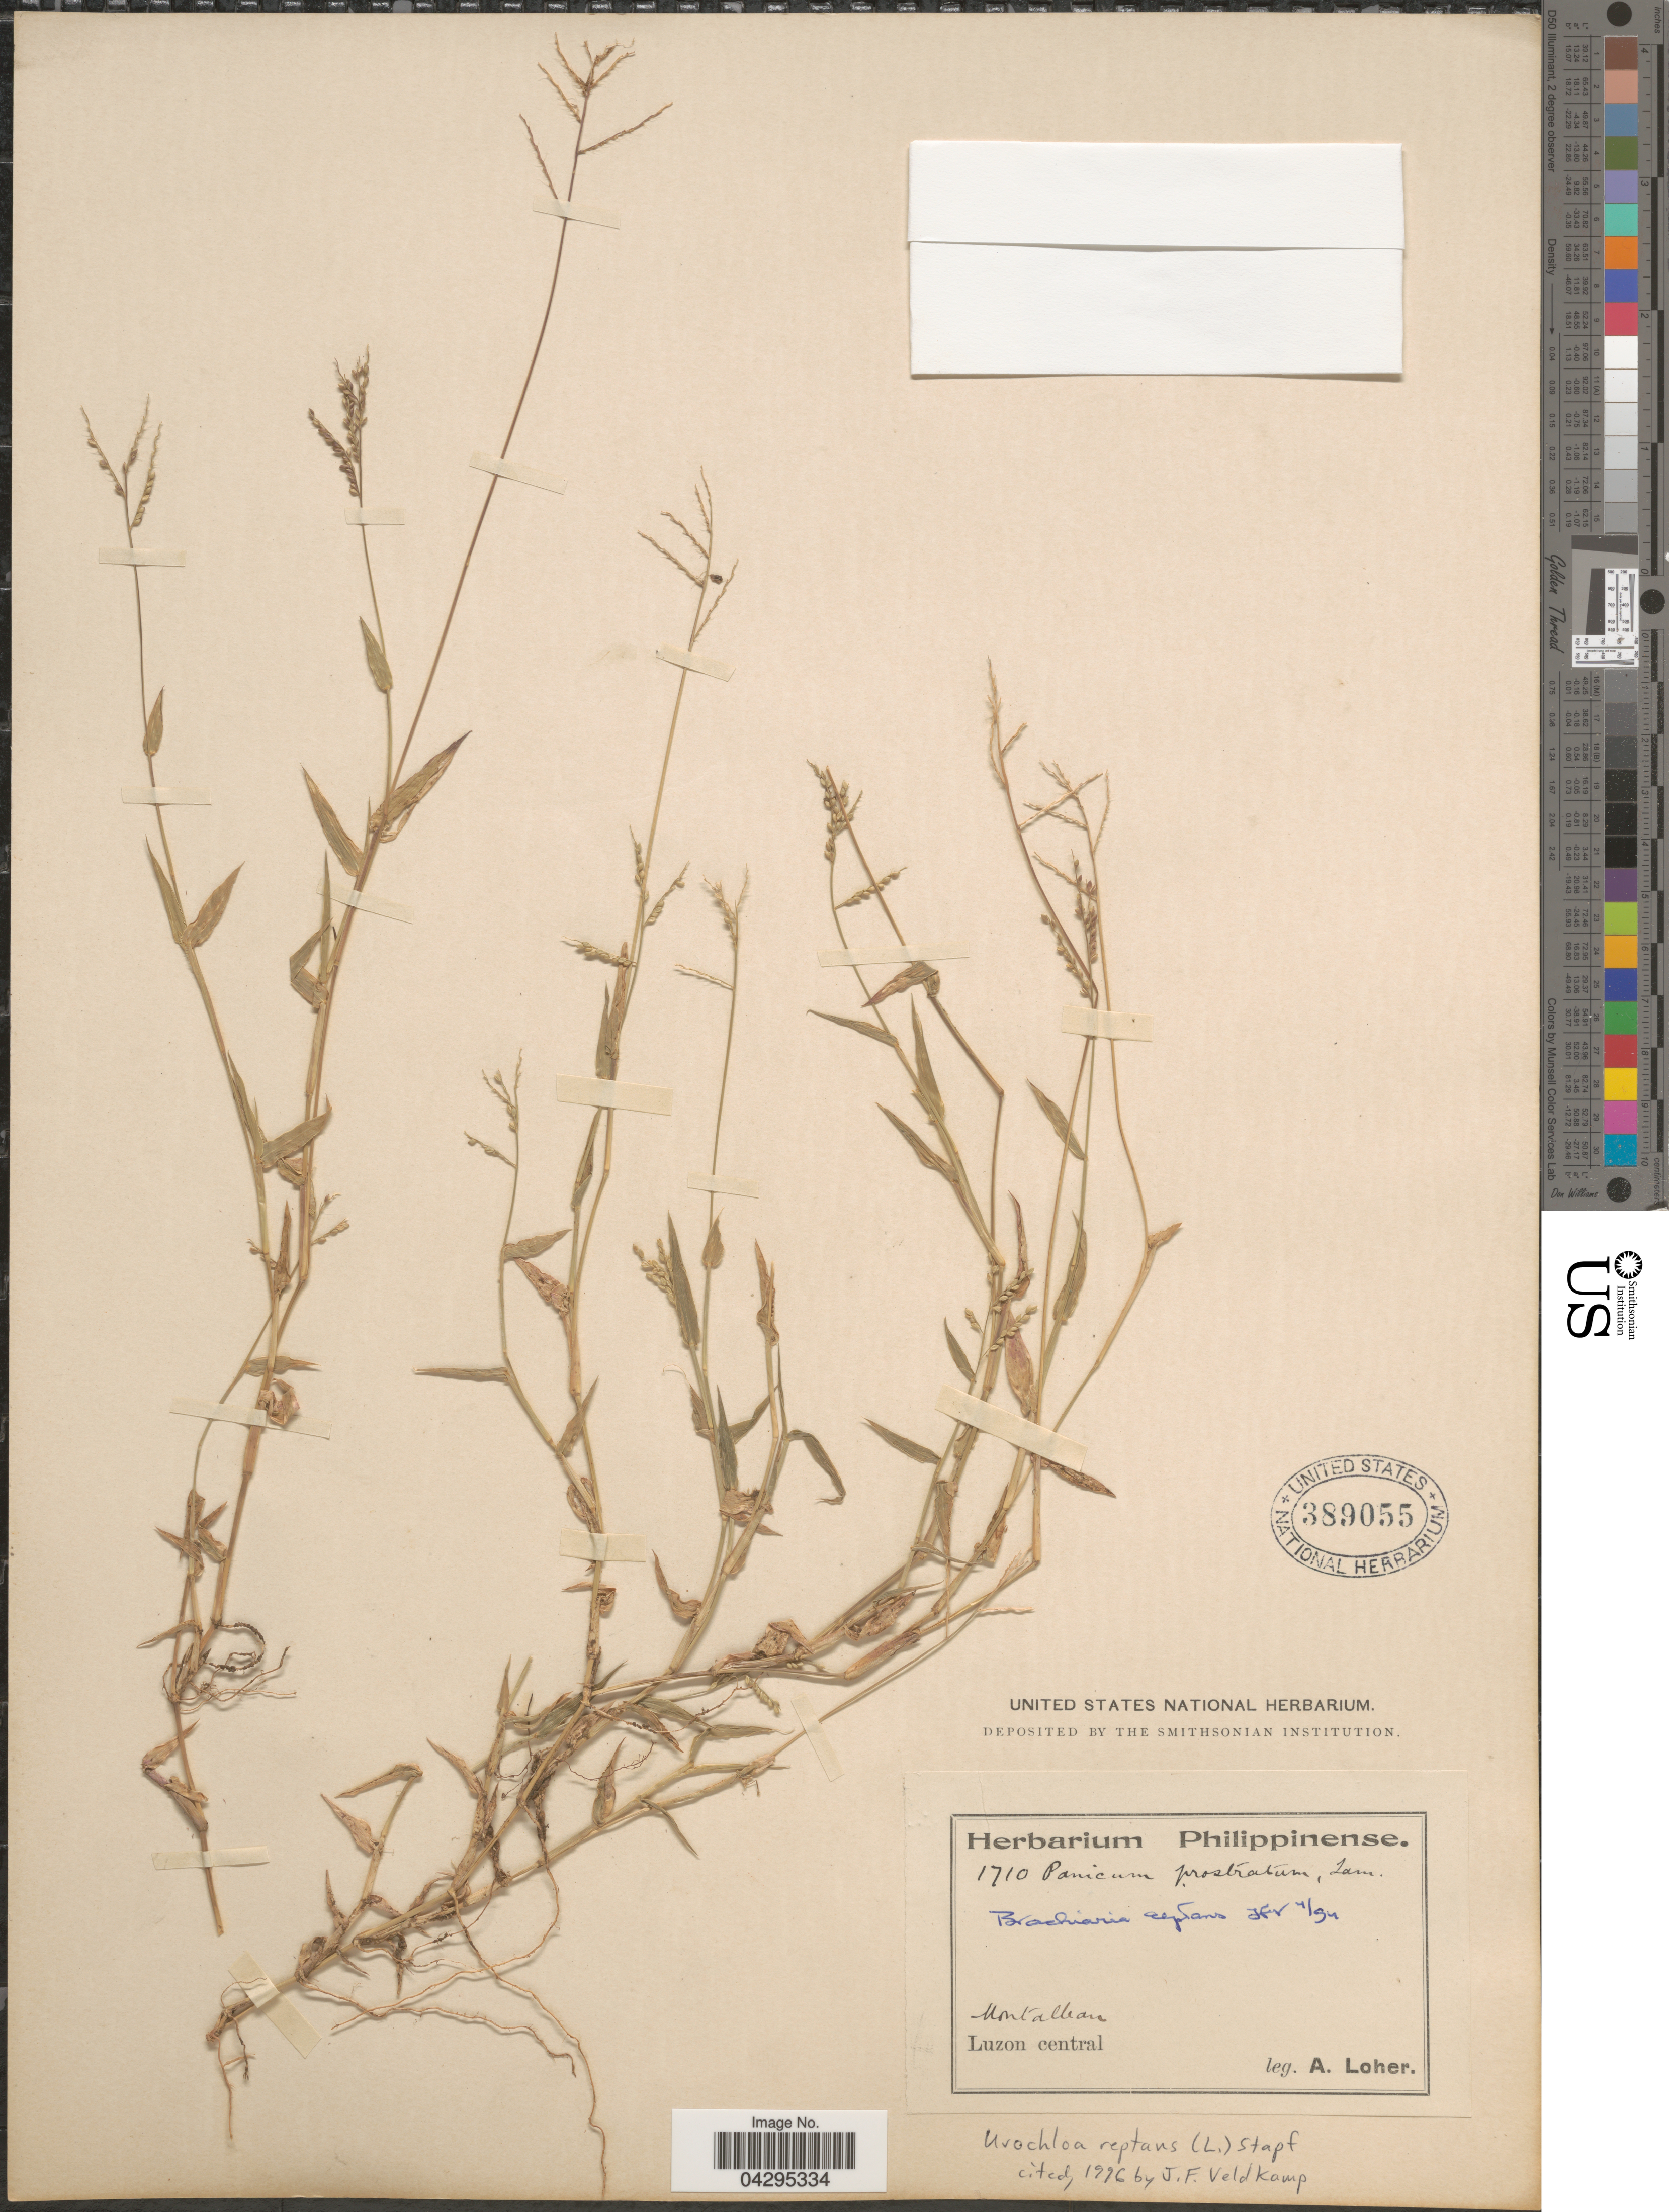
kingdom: Plantae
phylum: Tracheophyta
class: Liliopsida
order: Poales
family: Poaceae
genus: Urochloa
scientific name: Urochloa reptans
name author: (L.) Stapf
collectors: A. Loher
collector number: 1710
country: Philippines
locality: Montalban. Luzon central.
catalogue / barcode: US 389055